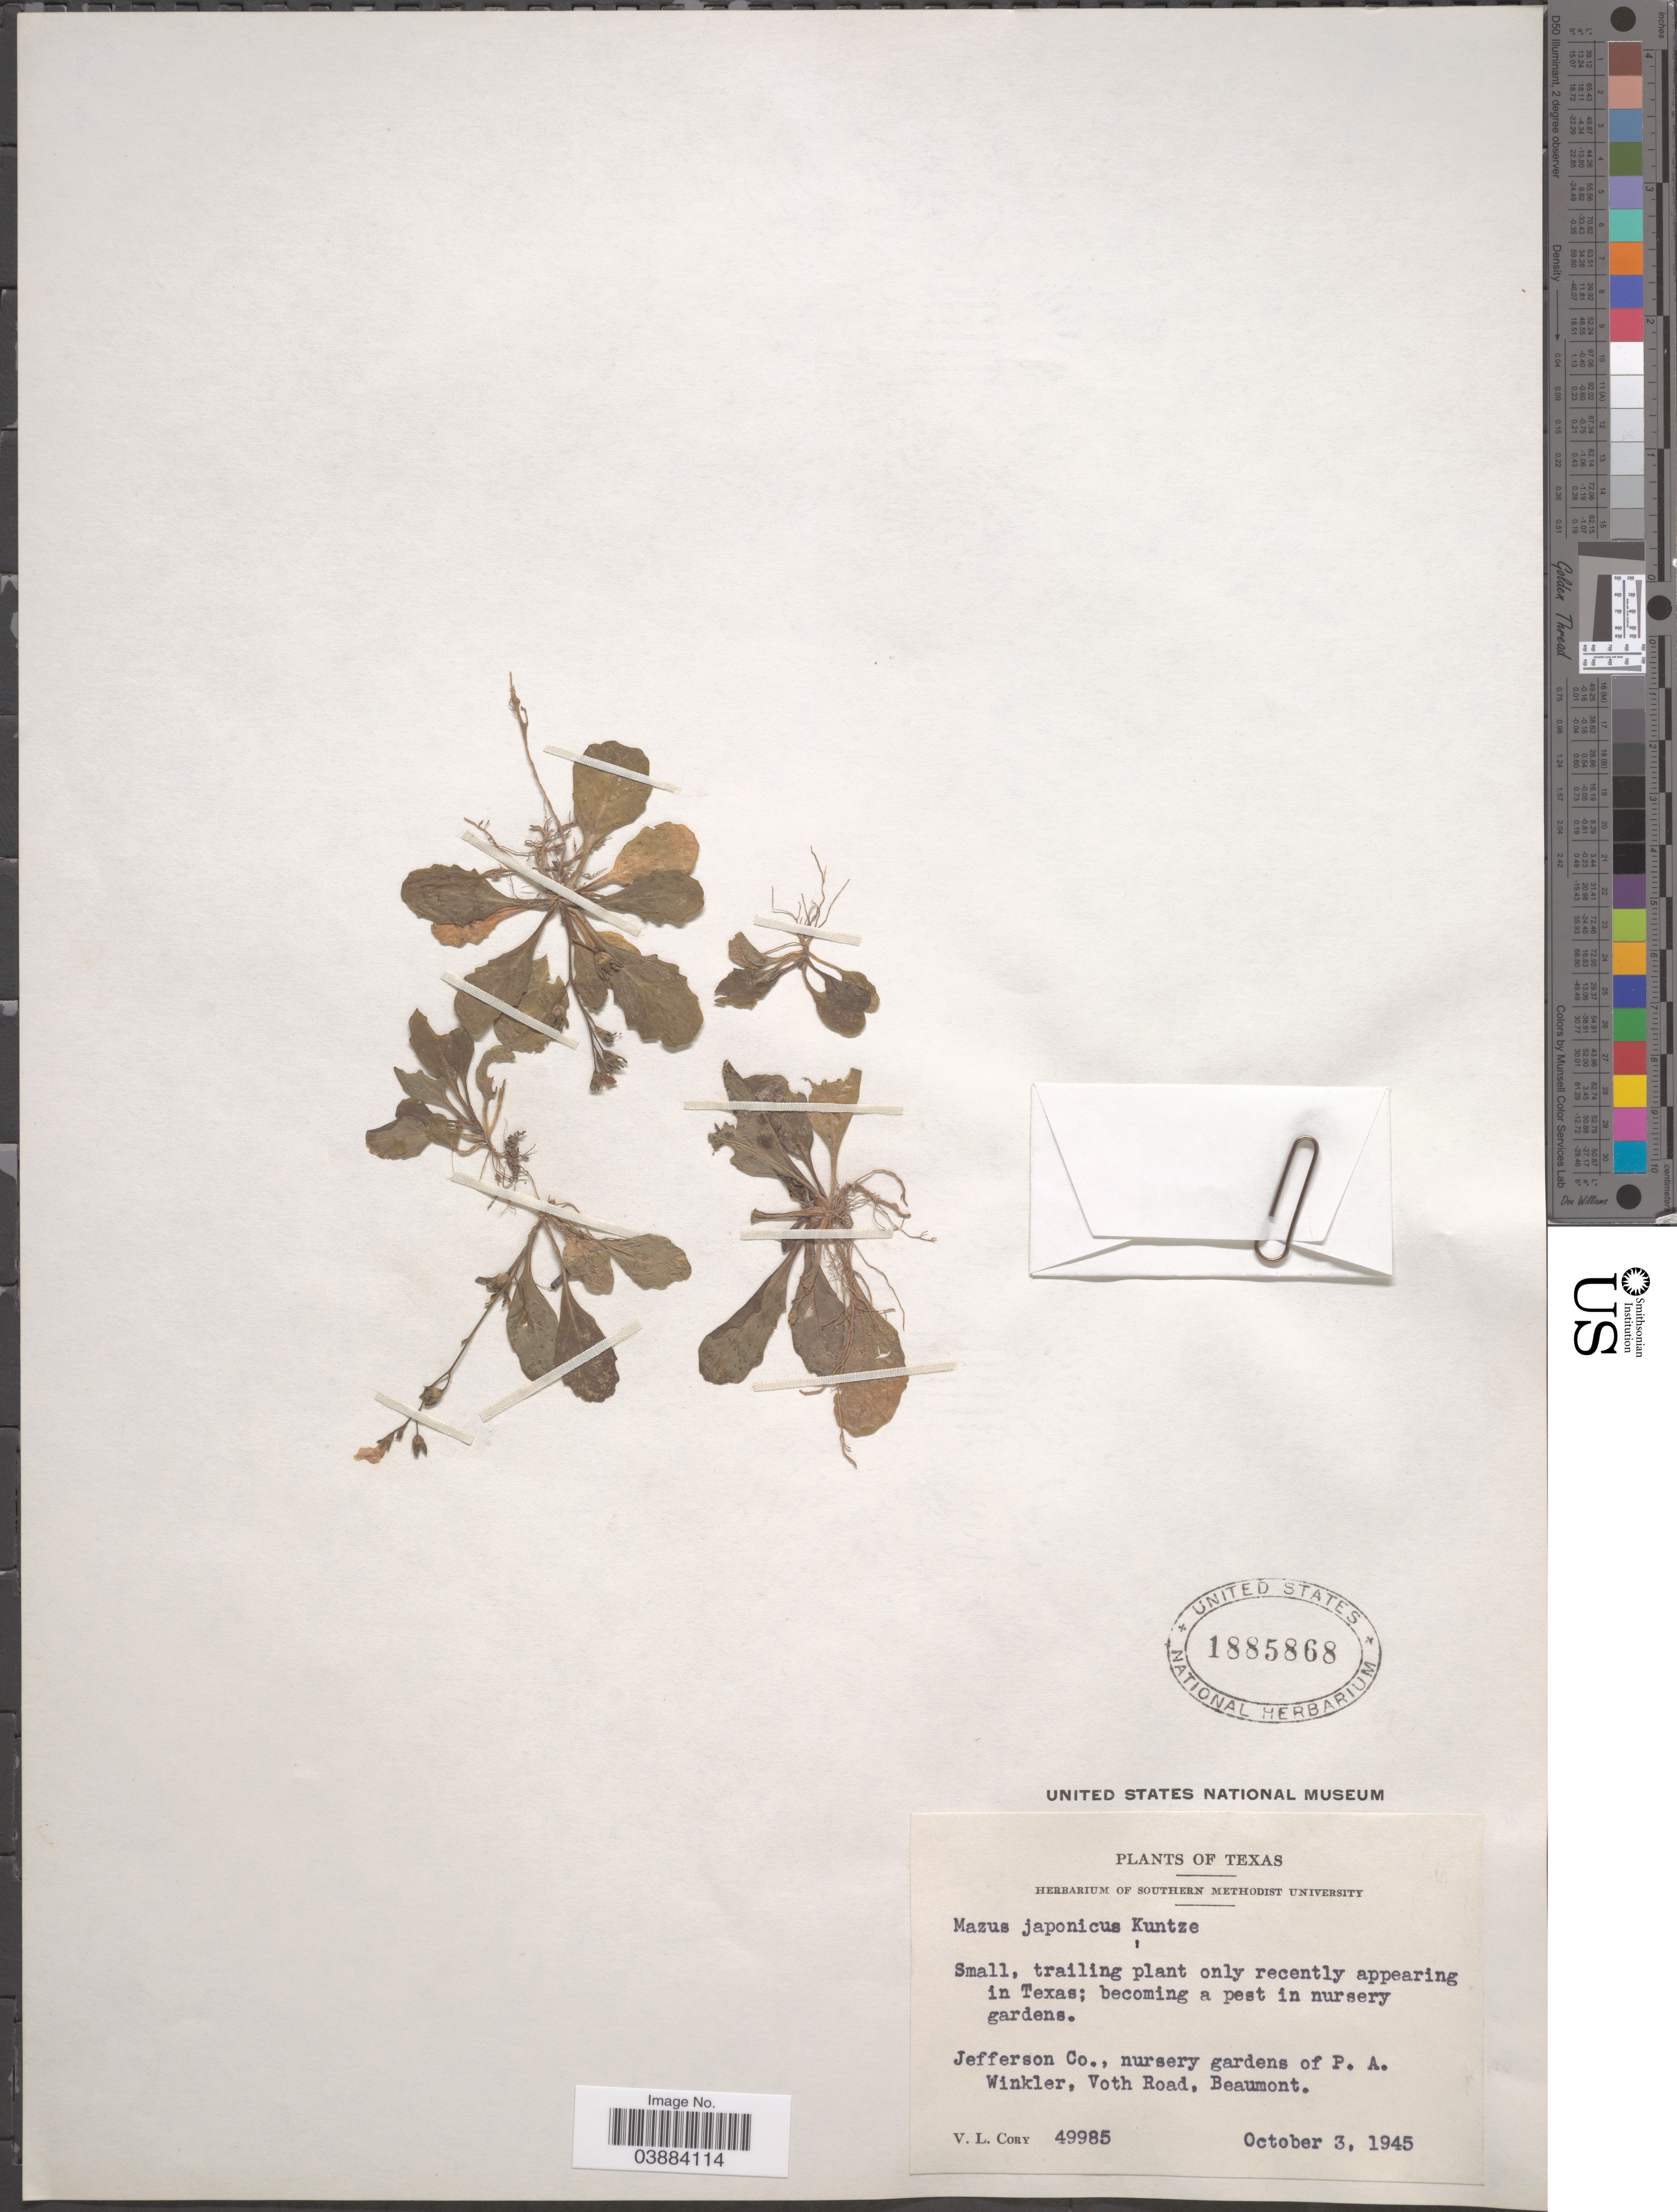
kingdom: Plantae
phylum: Tracheophyta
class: Magnoliopsida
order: Lamiales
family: Mazaceae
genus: Mazus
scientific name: Mazus pumilus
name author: (Burm. f.) Steenis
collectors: V. Cory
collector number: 49985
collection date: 1945-10-03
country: United States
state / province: Texas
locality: Jefferson Co., nursery gardens of P.A. Winkler, Voth Road, Beaumont.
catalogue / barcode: US 1885868